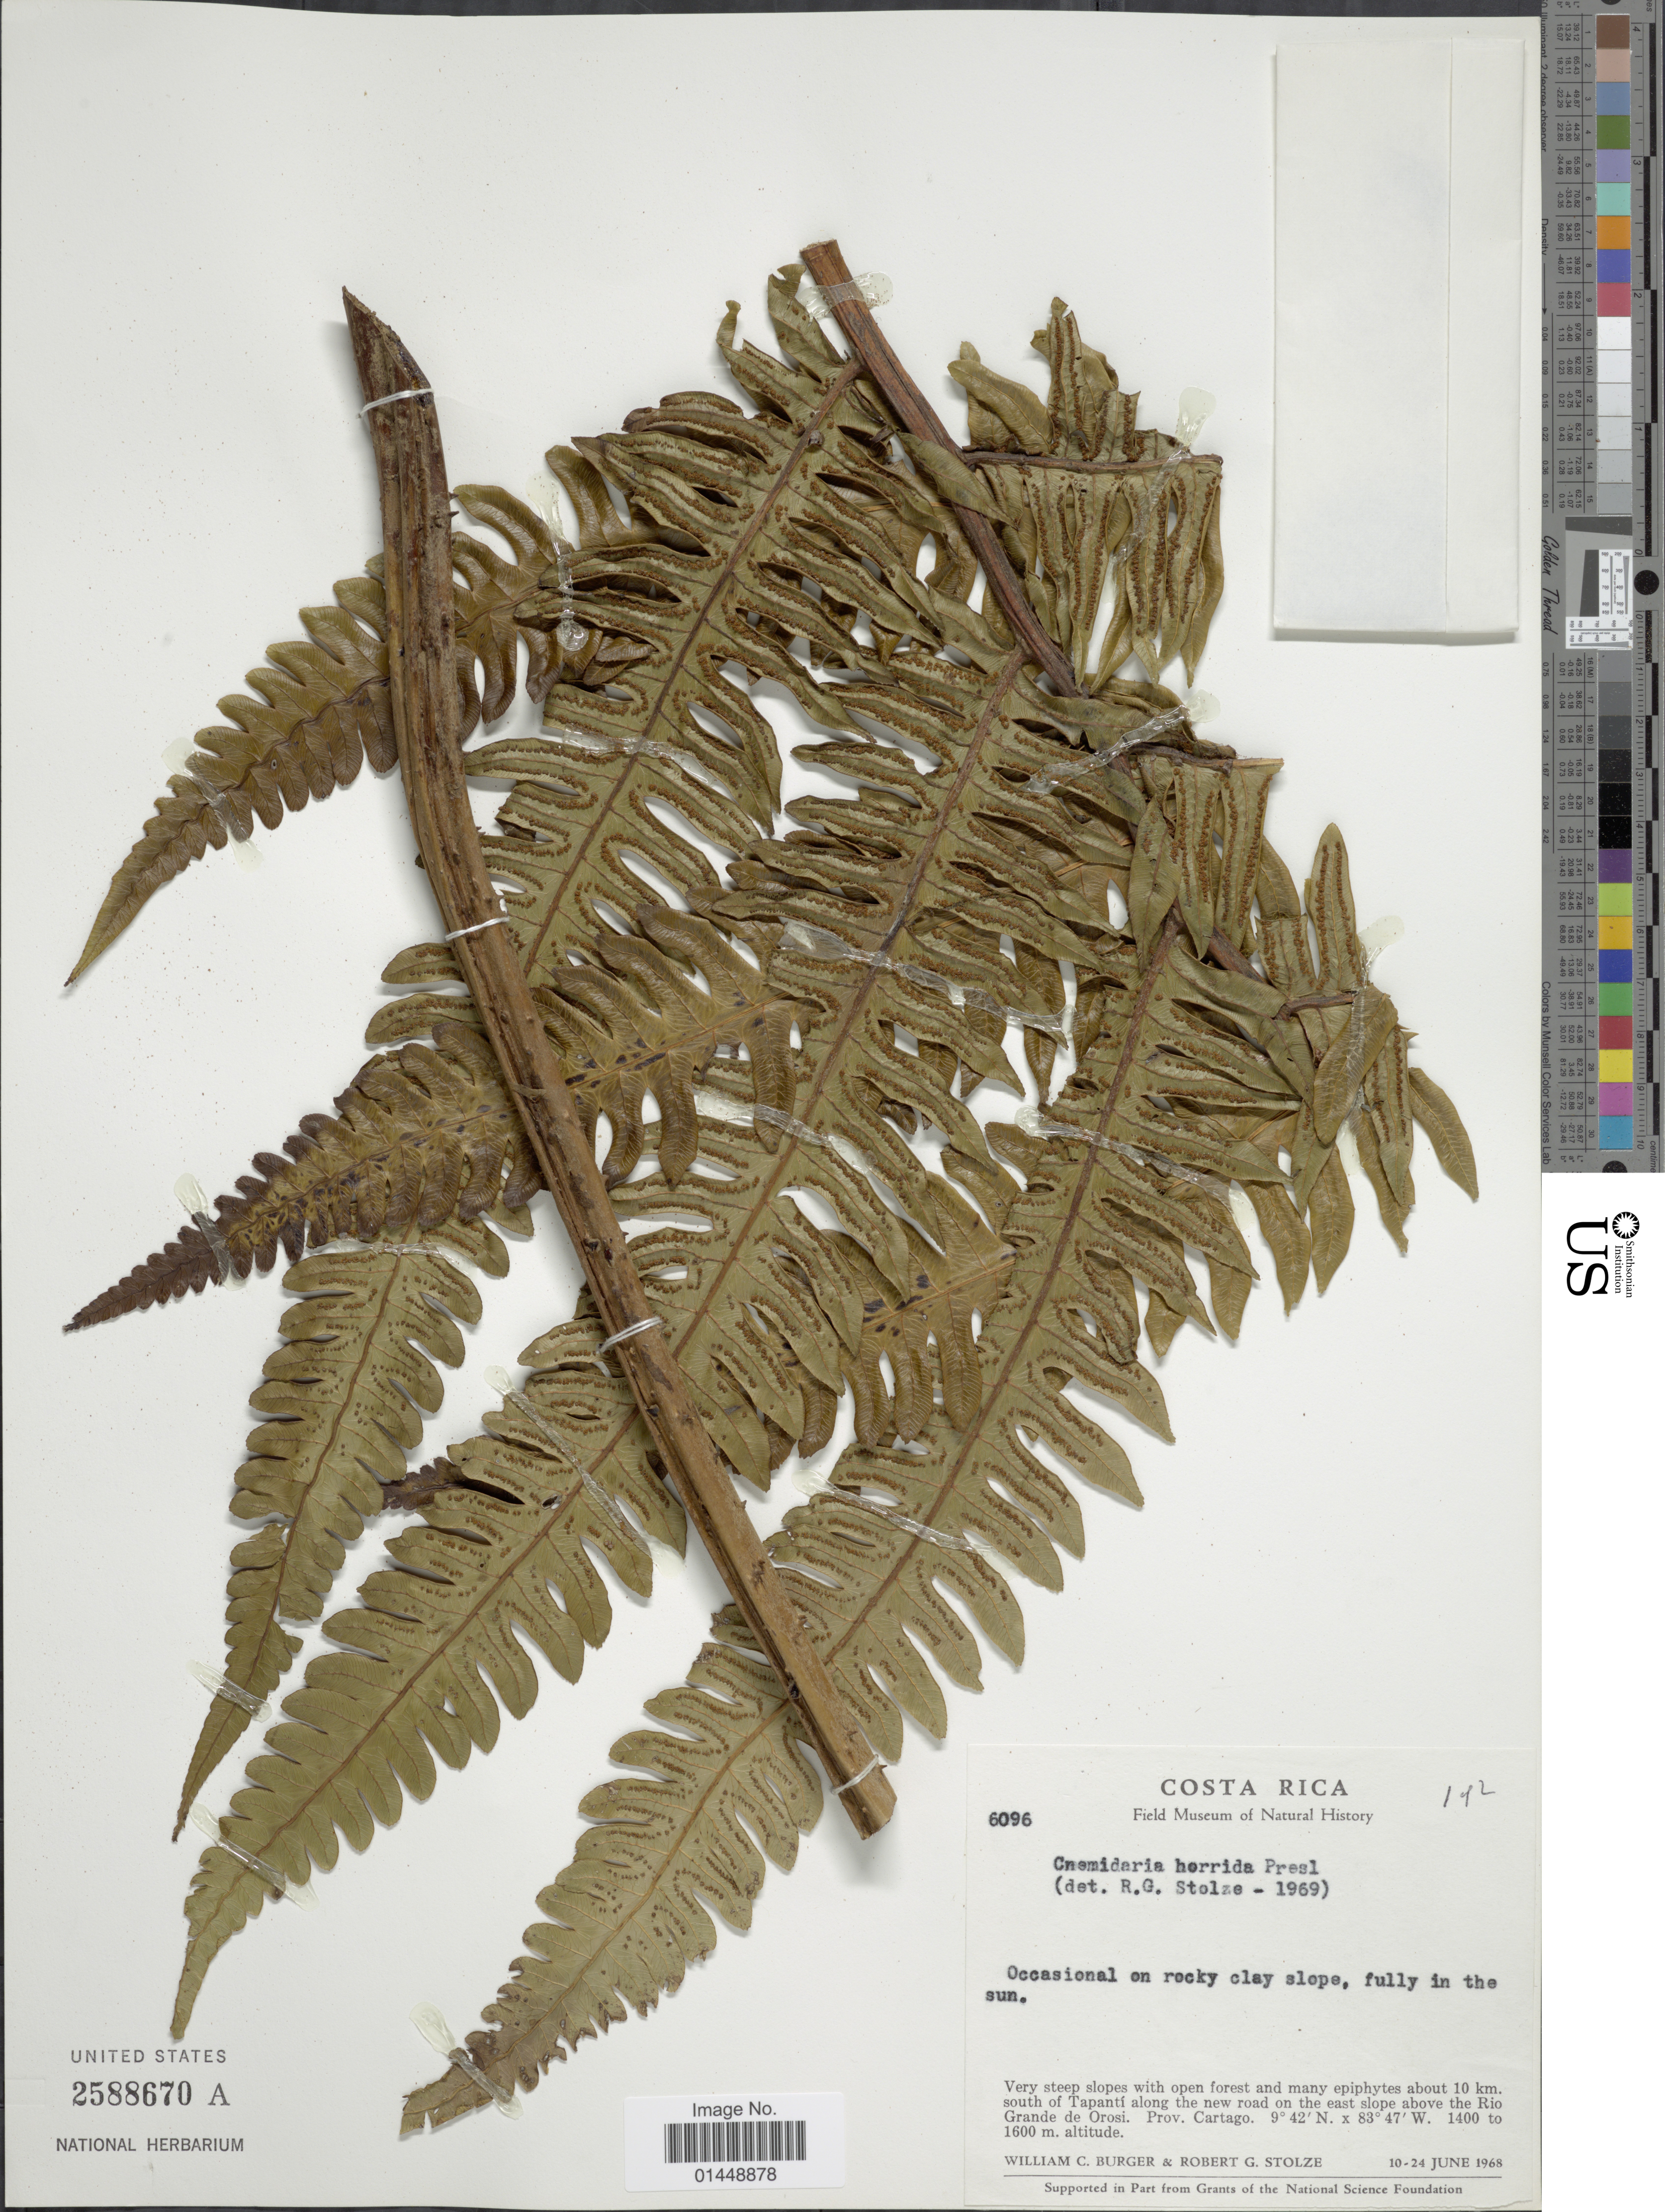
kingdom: Plantae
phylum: Tracheophyta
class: Polypodiopsida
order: Cyatheales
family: Cyatheaceae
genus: Cyathea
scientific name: Cyathea horrida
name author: (L.) Sm.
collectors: W. Burger & R. G. Stolze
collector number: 6096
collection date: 1968-06-10/1968-06-24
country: Costa Rica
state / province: Cartago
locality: Very steep slopes with open forest and many epiphyte abotu 10 km. south of Tapantí along the new road on the east slope above the Río Grande de Orosi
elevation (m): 1400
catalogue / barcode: US 2588670A